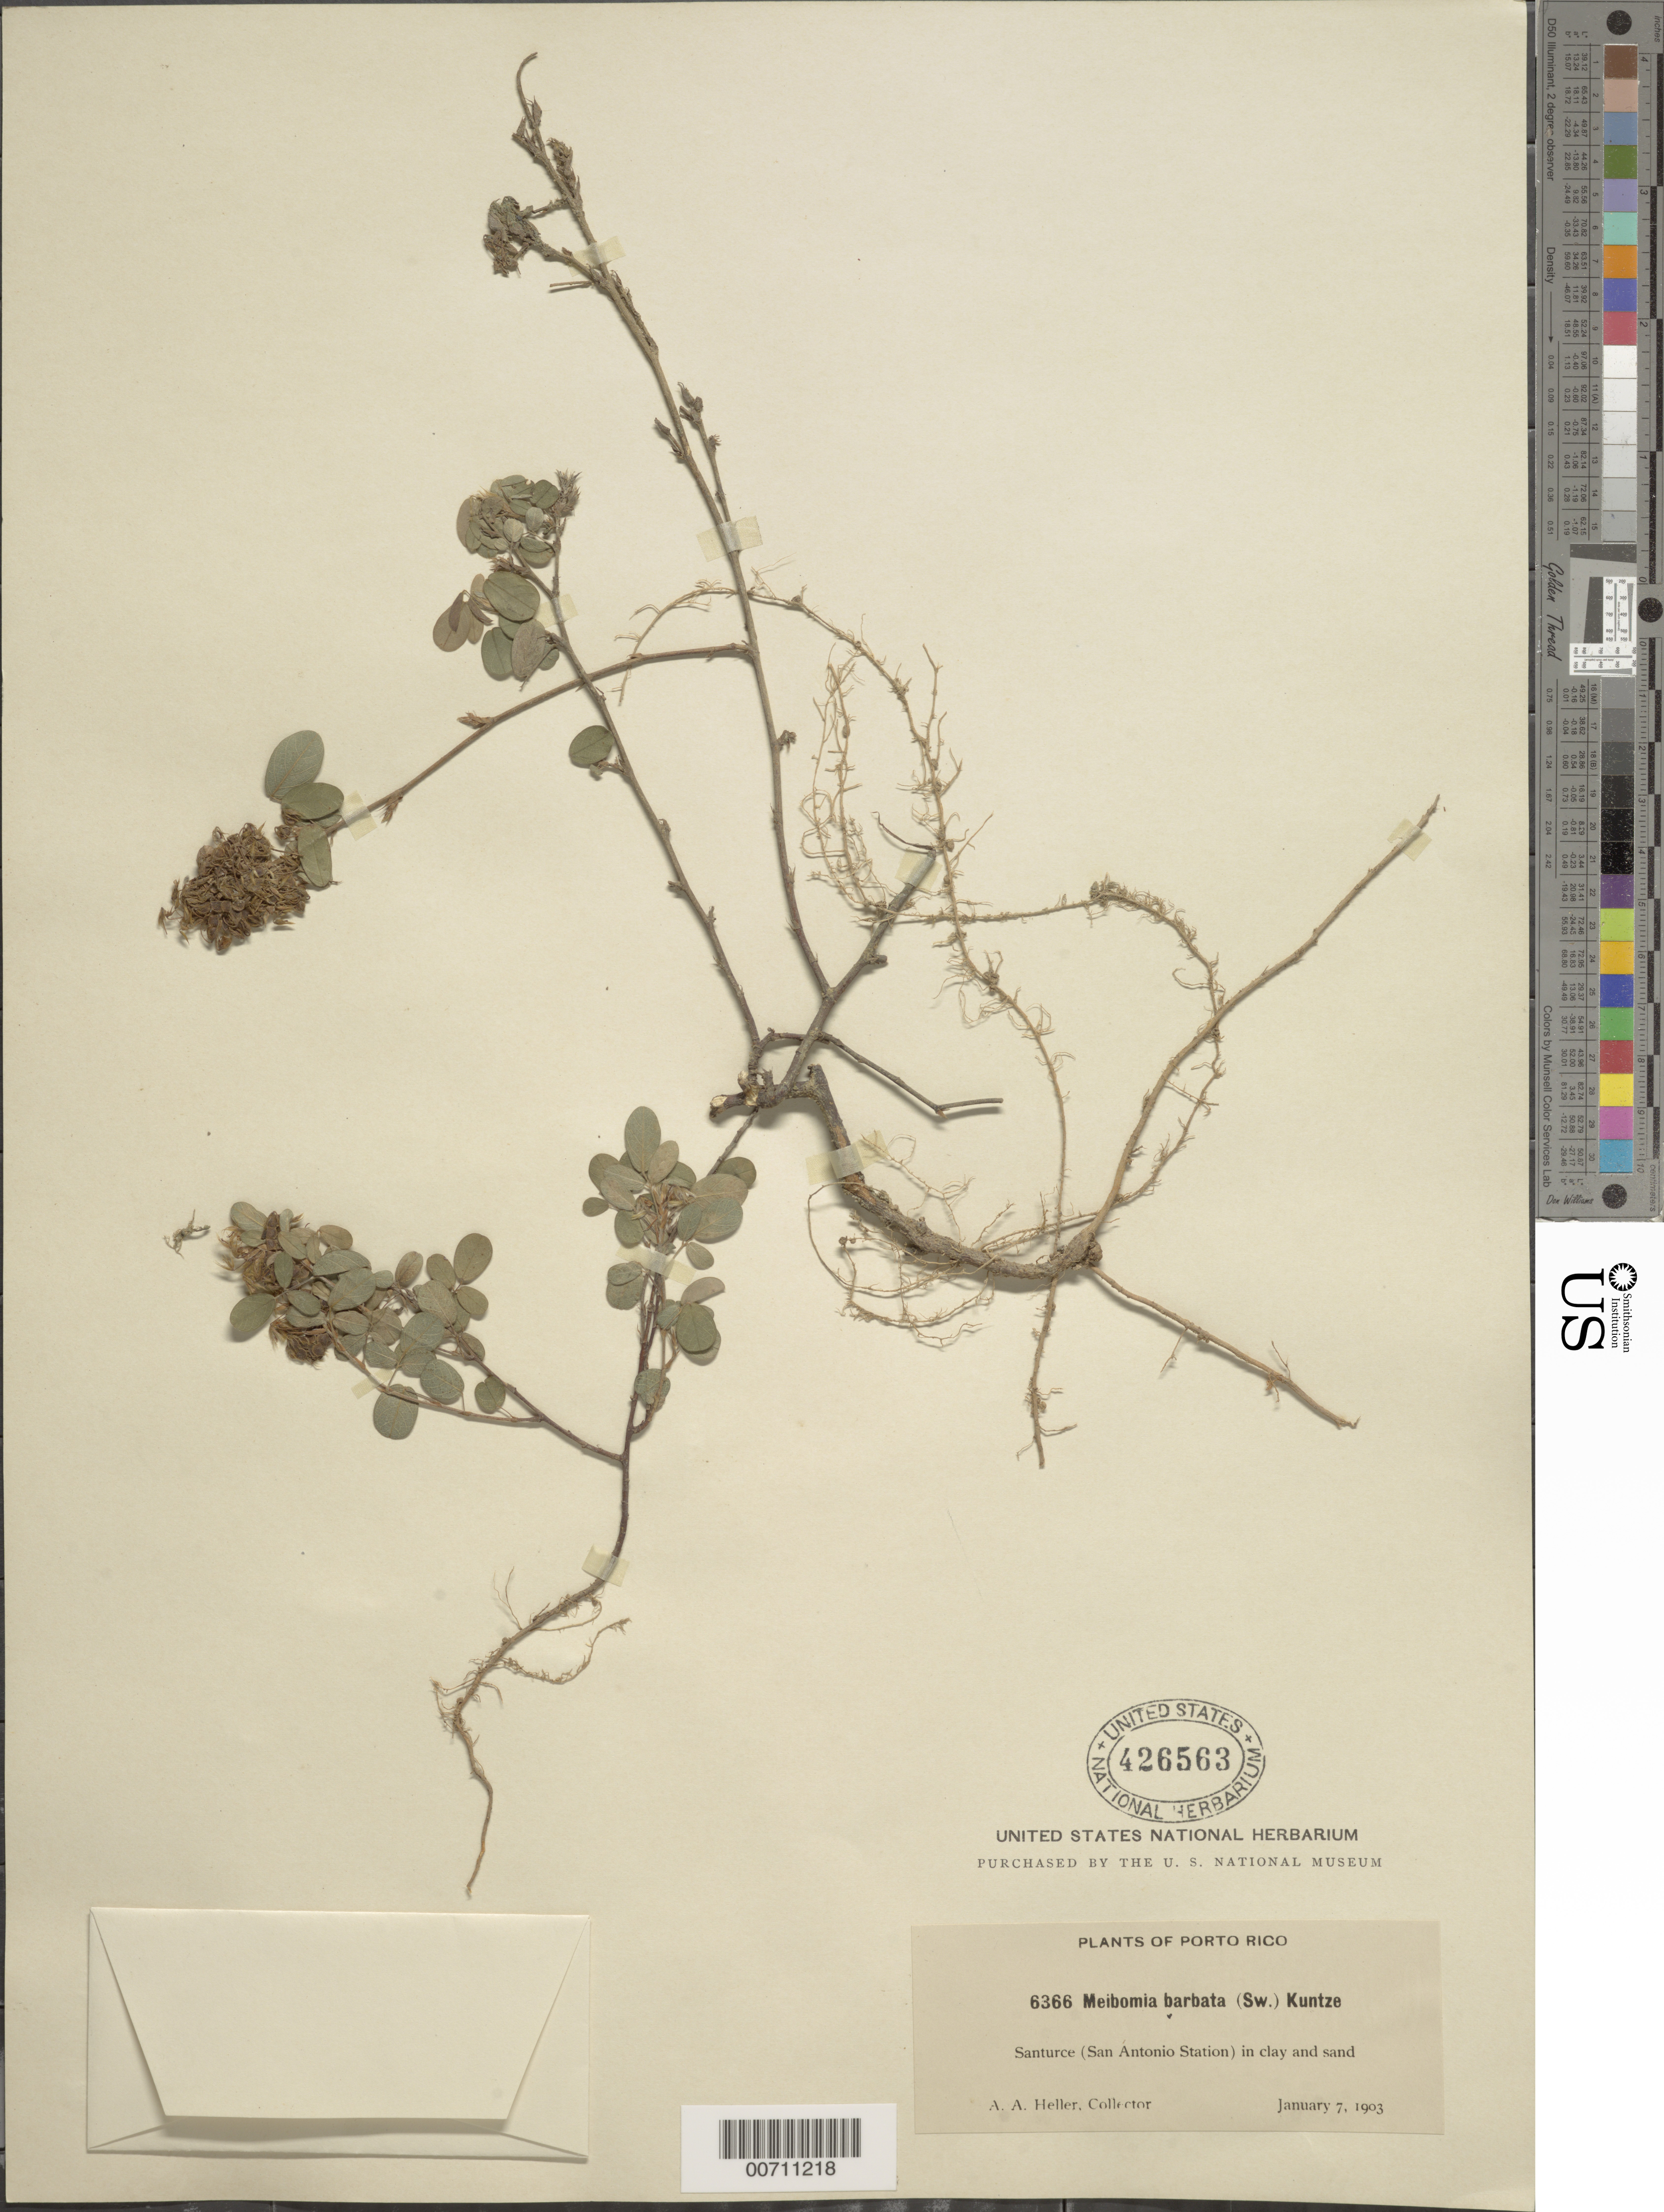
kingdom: Plantae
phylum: Tracheophyta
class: Magnoliopsida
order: Fabales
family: Fabaceae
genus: Grona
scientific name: Grona barbata var. barbata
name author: (L.) H. Ohashi & K. Ohashi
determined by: Strong, Mark T., (BOT), Smithsonian Institution - National Museum of Natural History (UNITED STATES)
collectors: A. A. Heller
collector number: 6366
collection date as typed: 07 Jun 1903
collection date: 1903-06-07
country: Puerto Rico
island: Greater Antilles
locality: Santurce (San Antonio Station)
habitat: In clay and sand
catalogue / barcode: US 426563